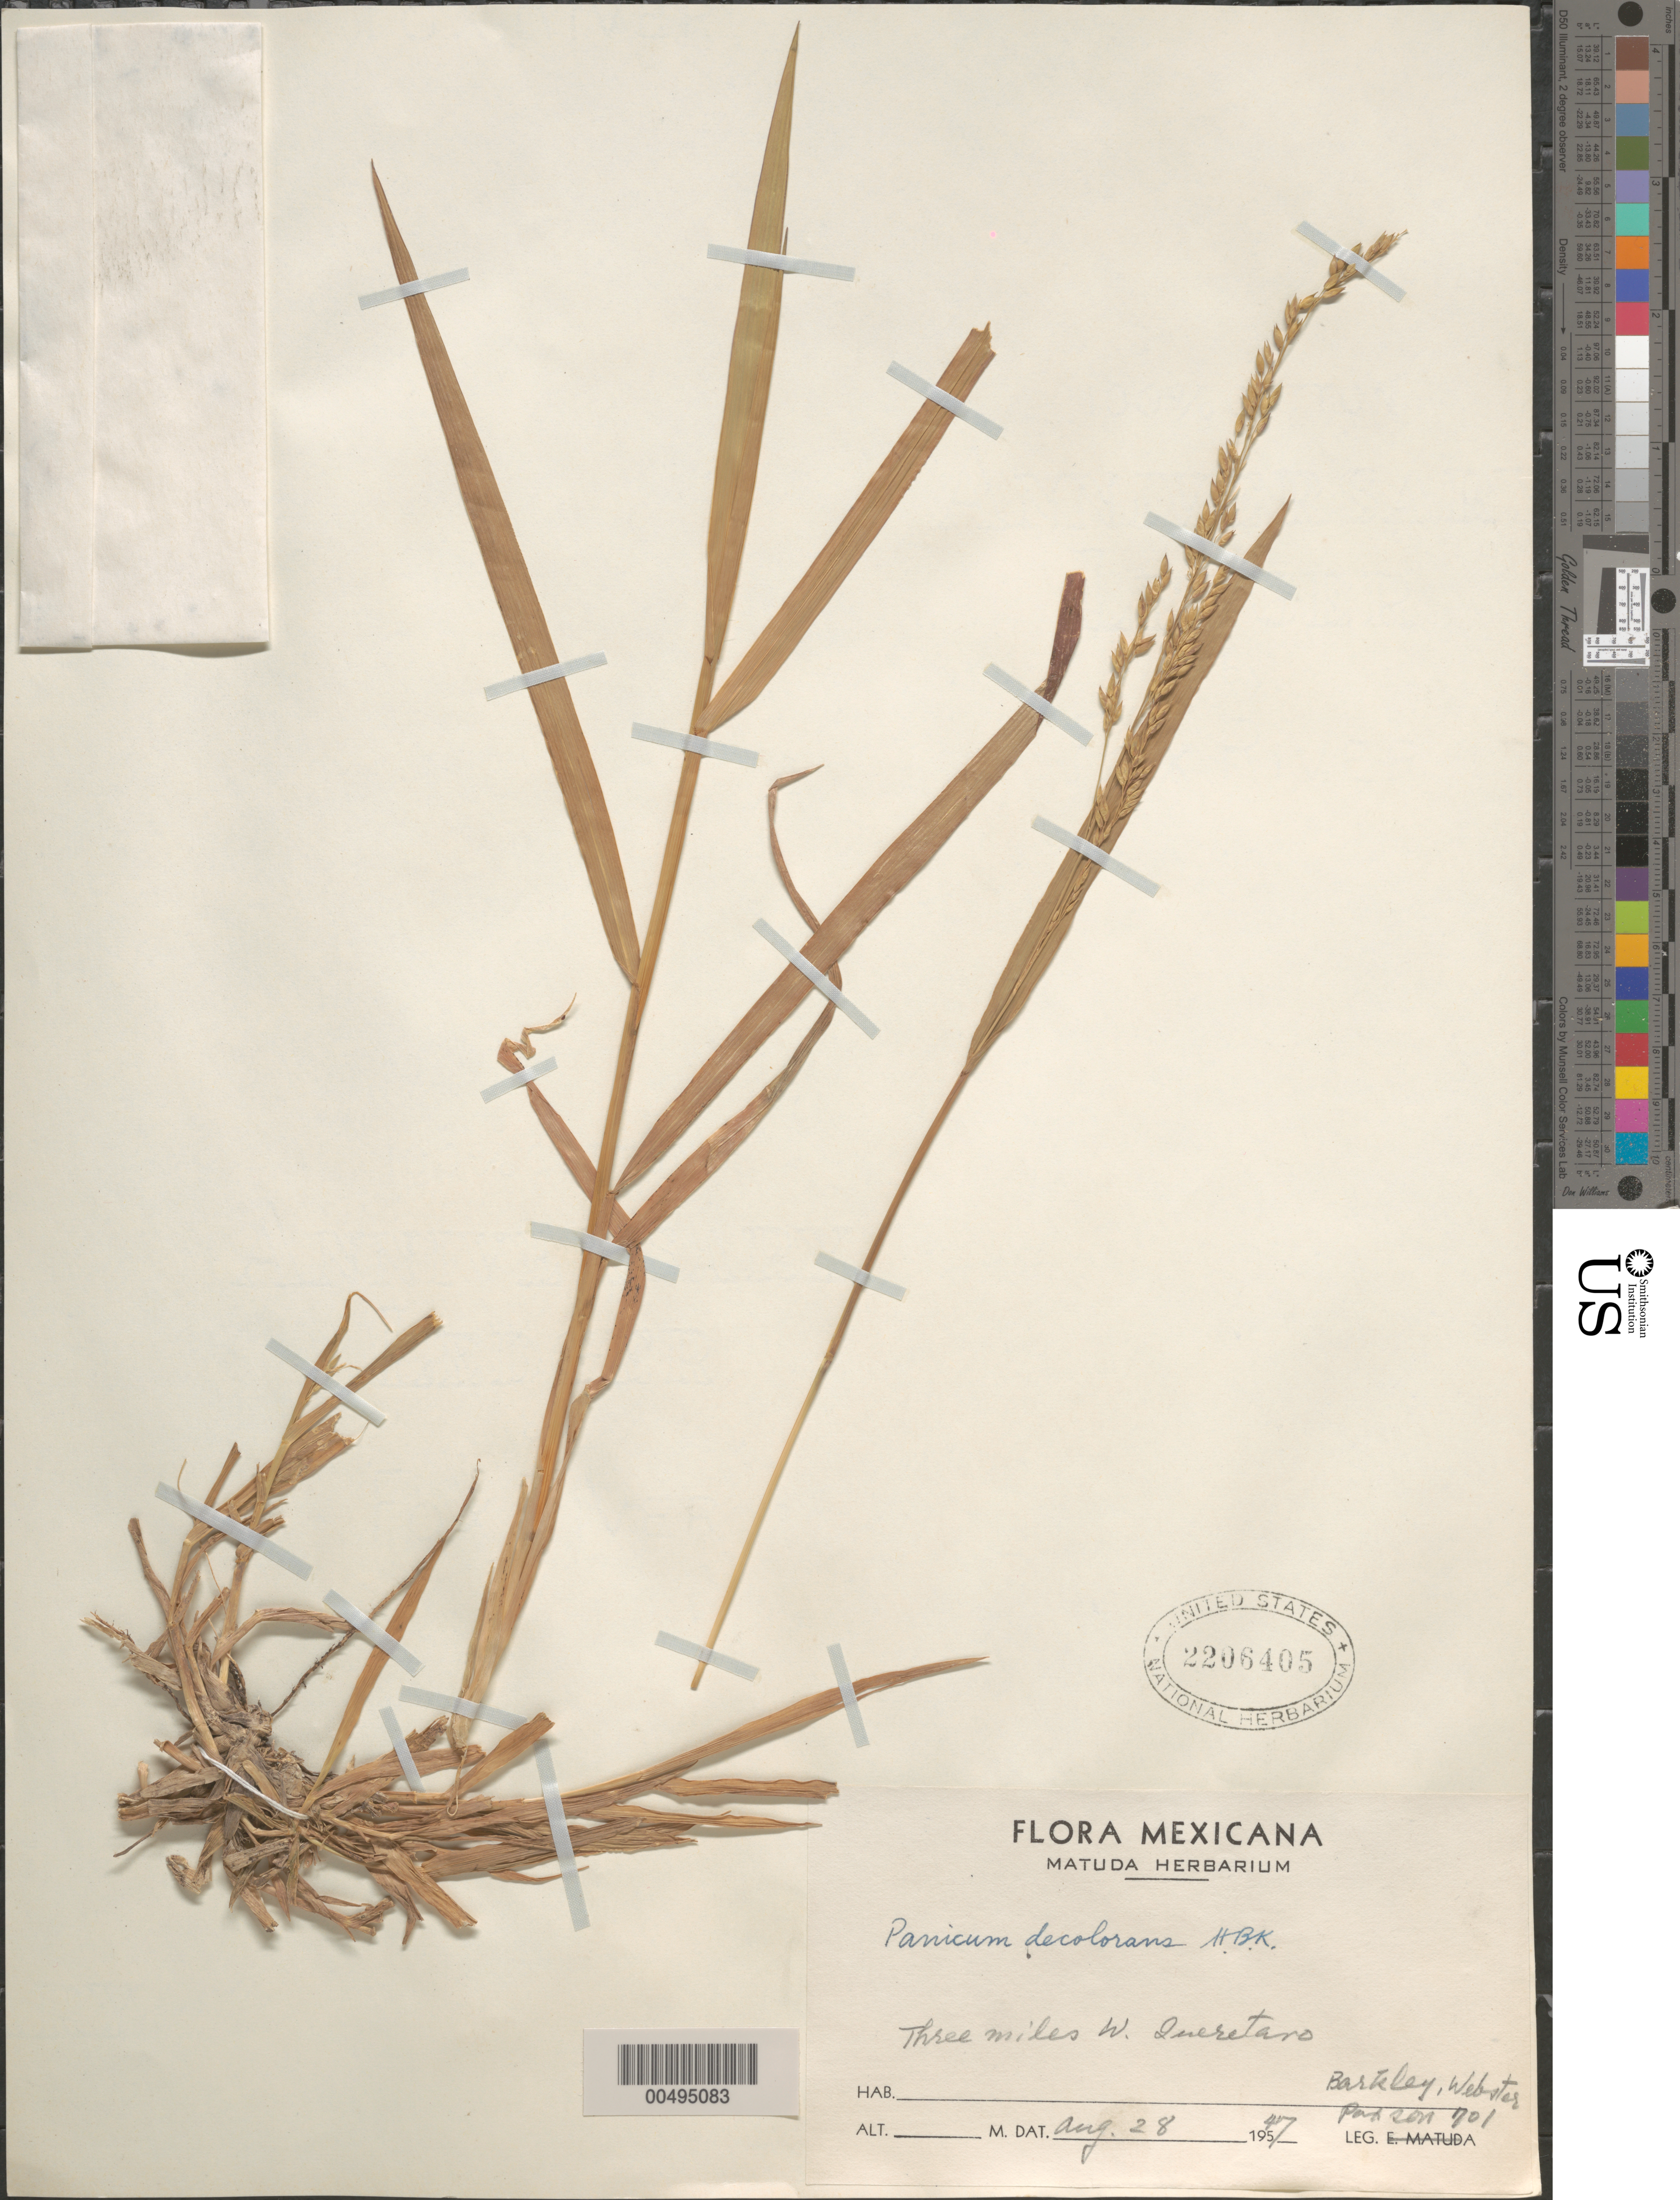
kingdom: Plantae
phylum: Tracheophyta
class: Liliopsida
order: Poales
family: Poaceae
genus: Panicum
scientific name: Panicum decolorans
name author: Kunth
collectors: -- Barkley, G. L. Webster & -. Parson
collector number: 701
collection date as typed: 28 Aug 1947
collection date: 1947-08-28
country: Mexico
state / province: Querétaro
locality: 3 mi W Querétaro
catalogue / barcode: US 2206405